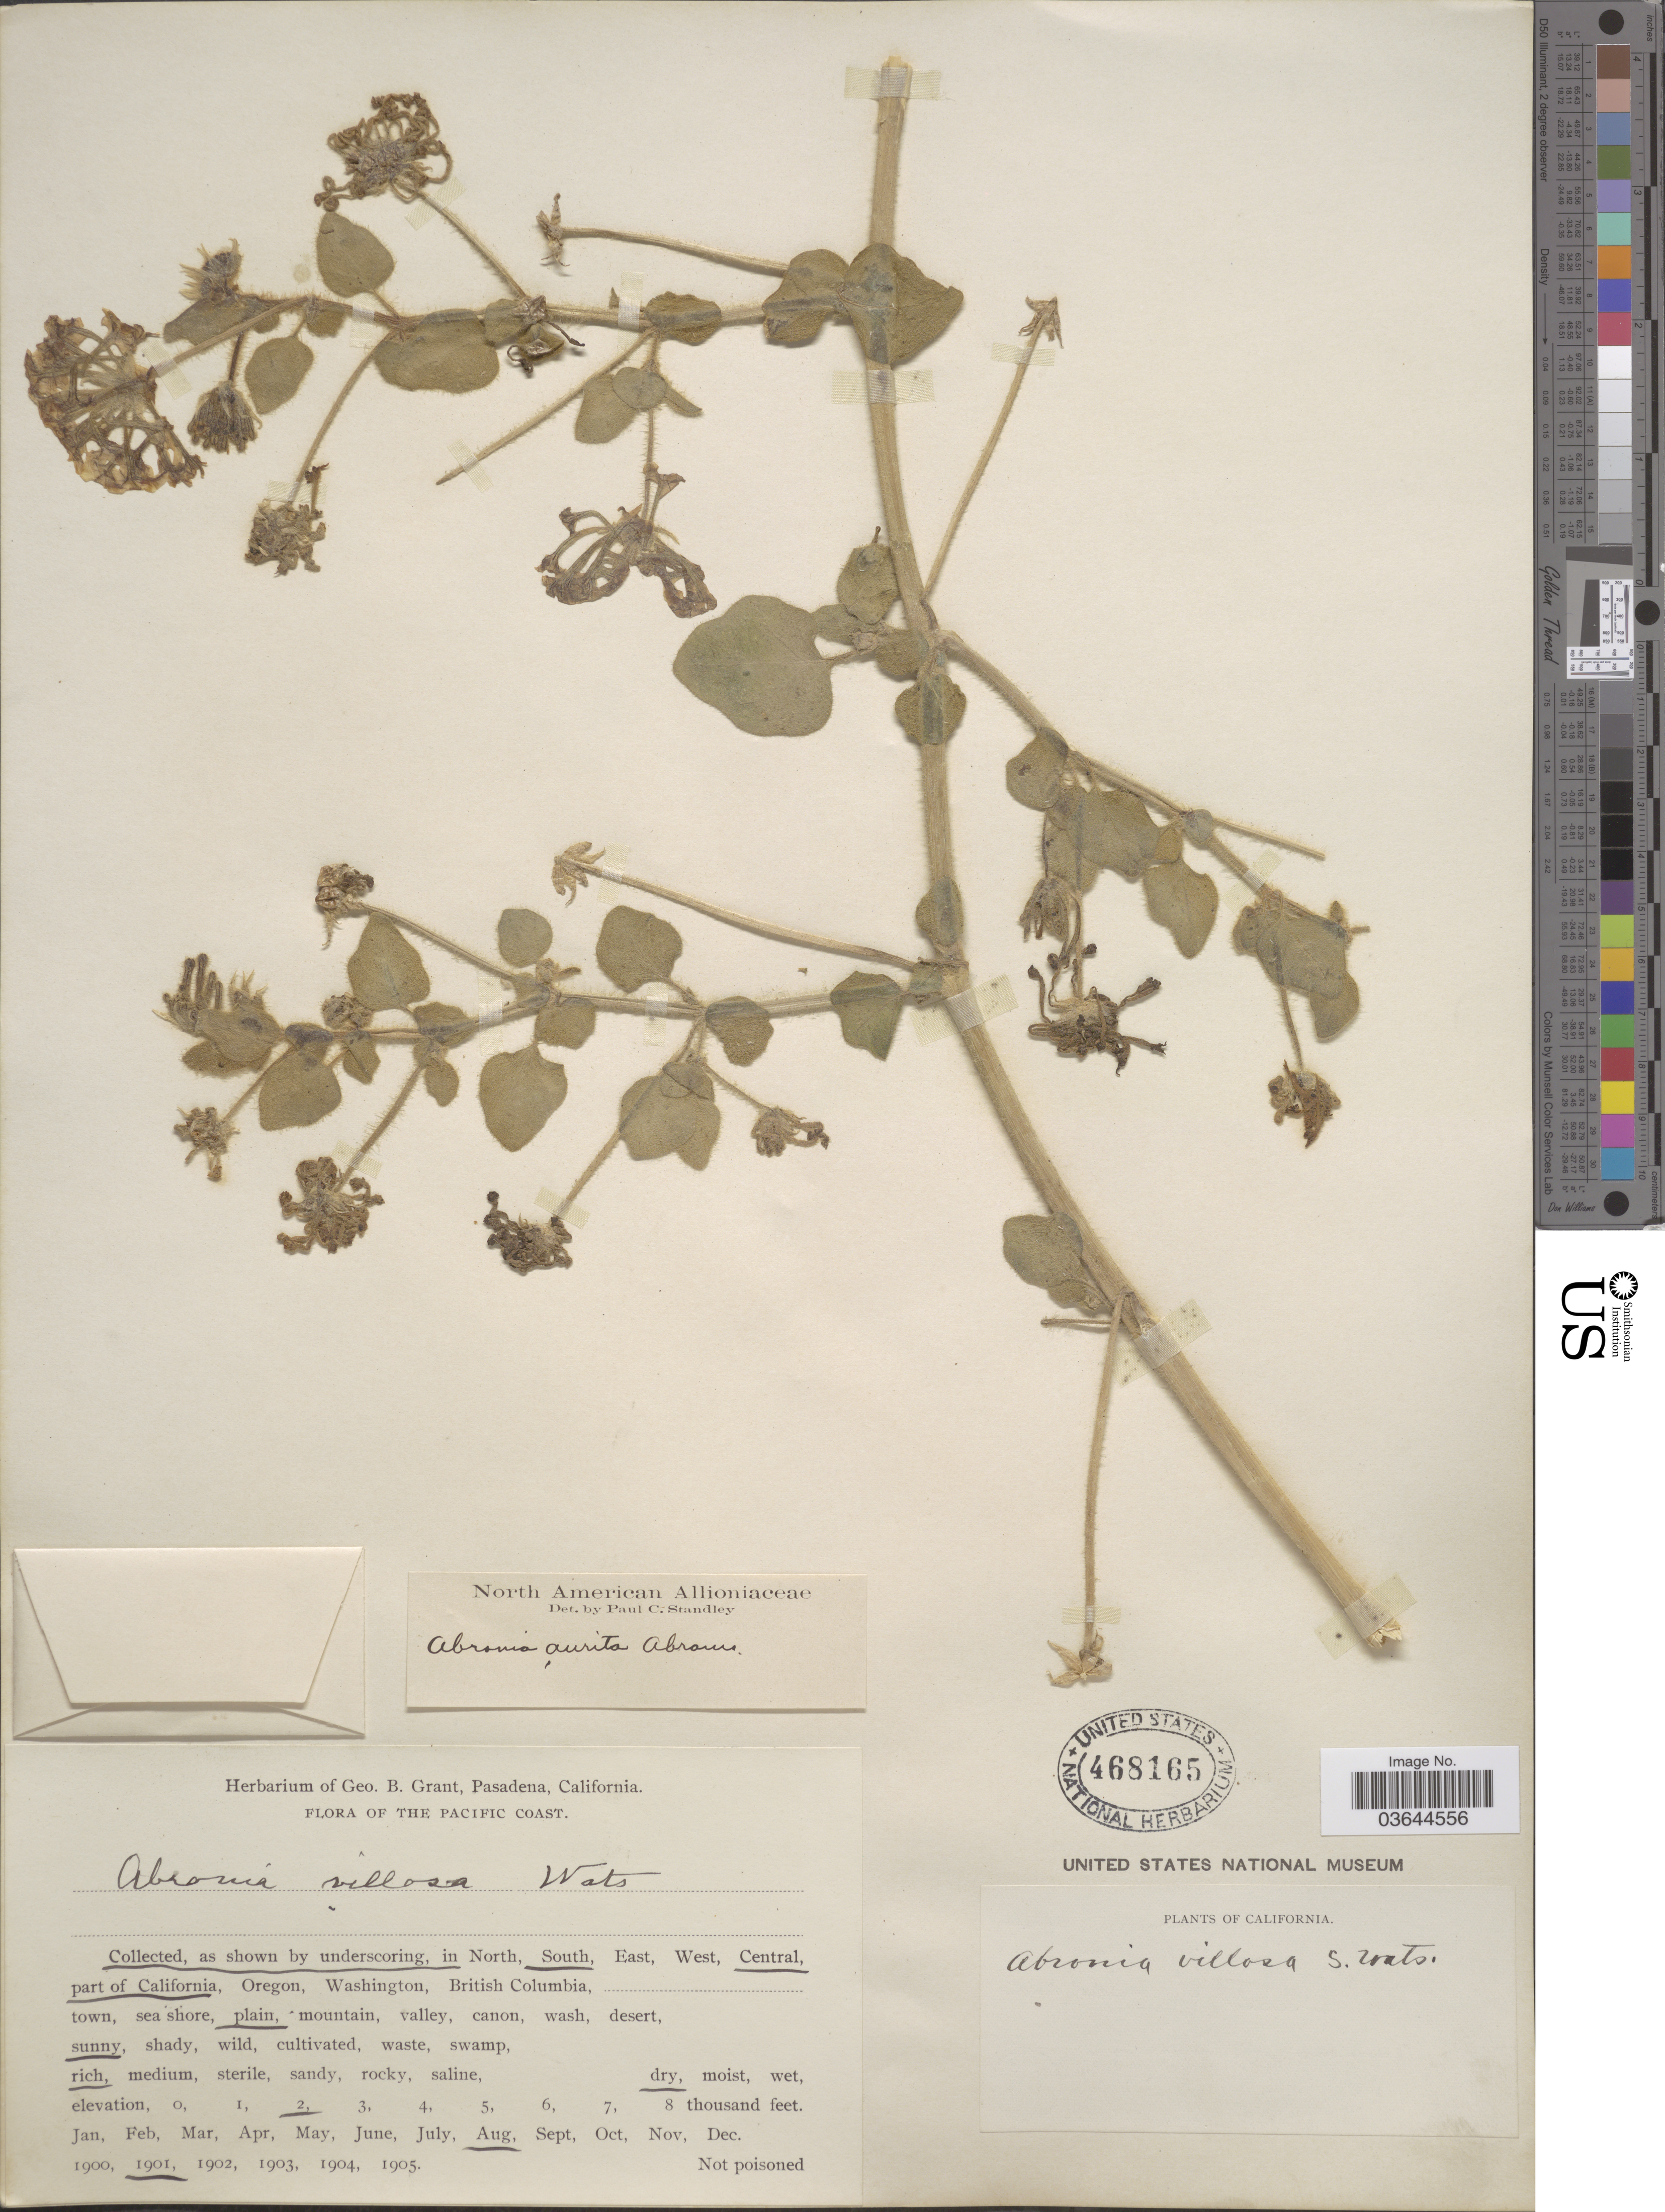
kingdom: Plantae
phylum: Tracheophyta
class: Magnoliopsida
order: Caryophyllales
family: Nyctaginaceae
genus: Abronia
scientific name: Abronia aurita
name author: Abrams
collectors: ex herb. Geo. B. Grant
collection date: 1901-08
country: United States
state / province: California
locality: The Pacific Coast, South, Central part of California.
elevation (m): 610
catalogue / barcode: US 468165